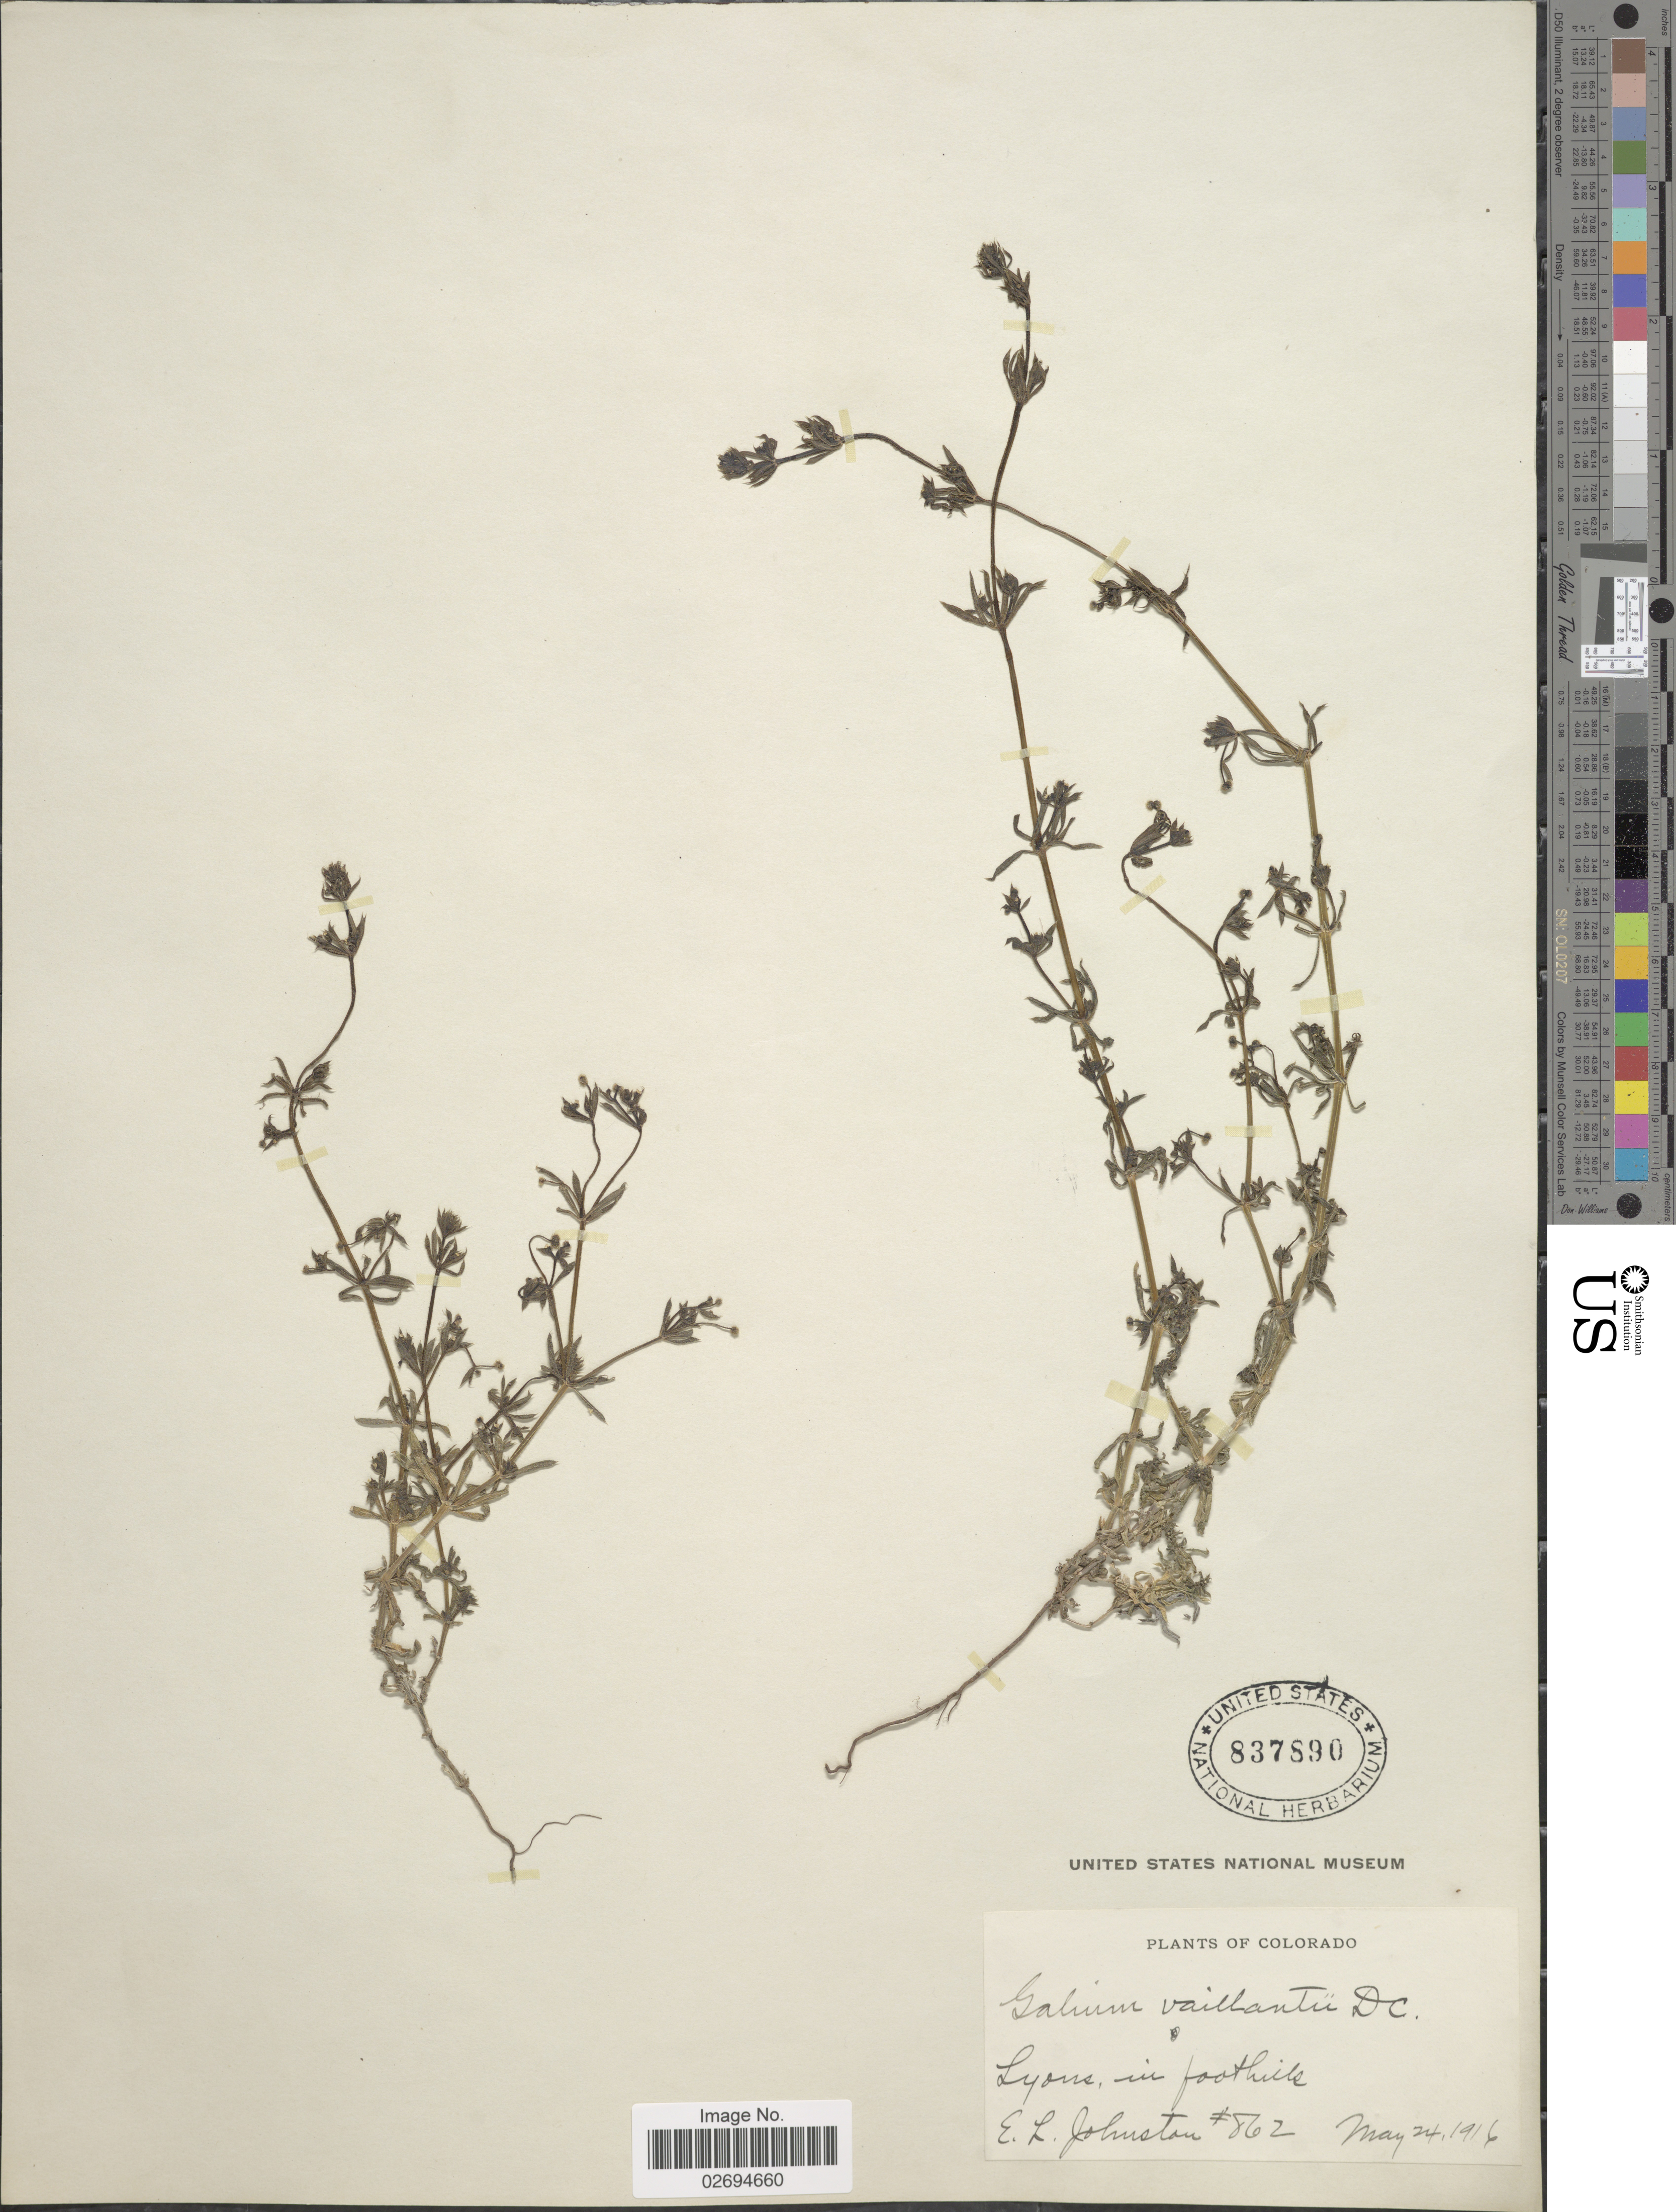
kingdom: Plantae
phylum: Tracheophyta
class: Magnoliopsida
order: Gentianales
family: Rubiaceae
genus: Galium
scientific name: Galium vaillantii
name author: DC.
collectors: E. L. Johnston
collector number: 862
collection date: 1916-05-24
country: United States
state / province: Colorado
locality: Lyons, in foothills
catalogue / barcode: US 837890